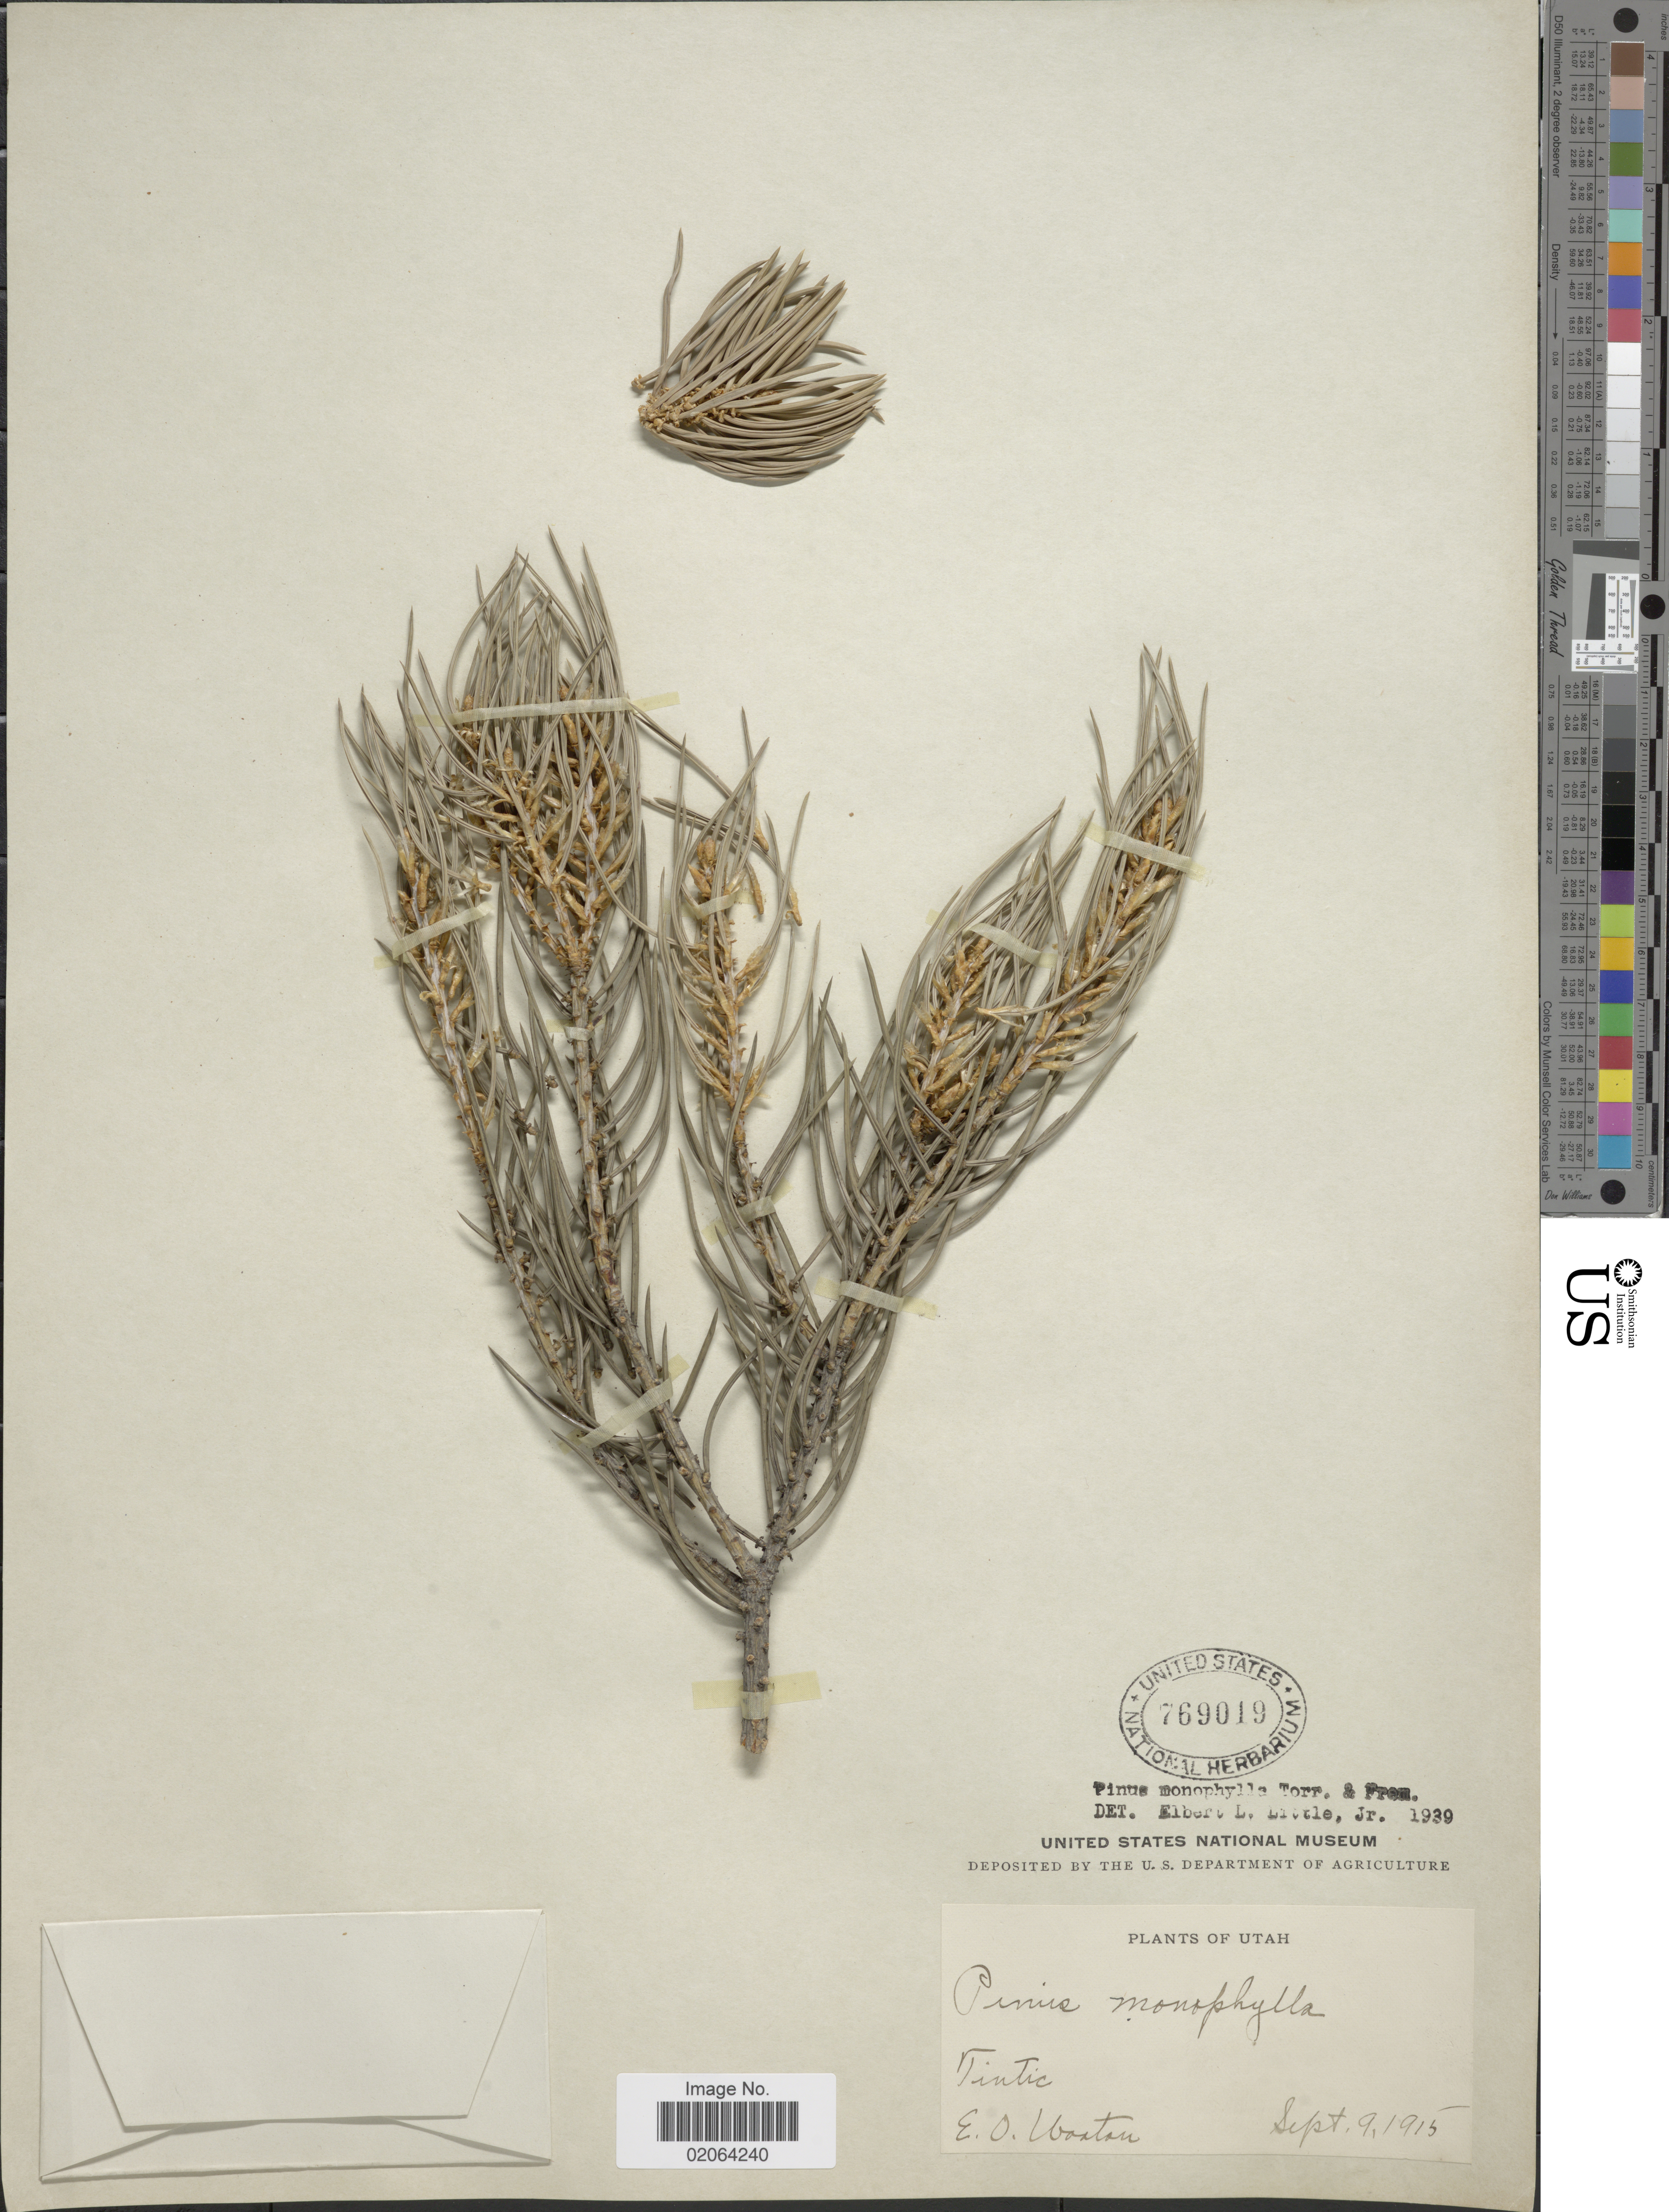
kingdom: Plantae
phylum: Tracheophyta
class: Pinopsida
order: Pinales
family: Pinaceae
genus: Pinus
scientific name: Pinus monophylla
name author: Torr. & Frém.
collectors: E. O. Wooton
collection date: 1915-08-09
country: United States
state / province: Utah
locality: Utah, Tintic.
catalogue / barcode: US 769019